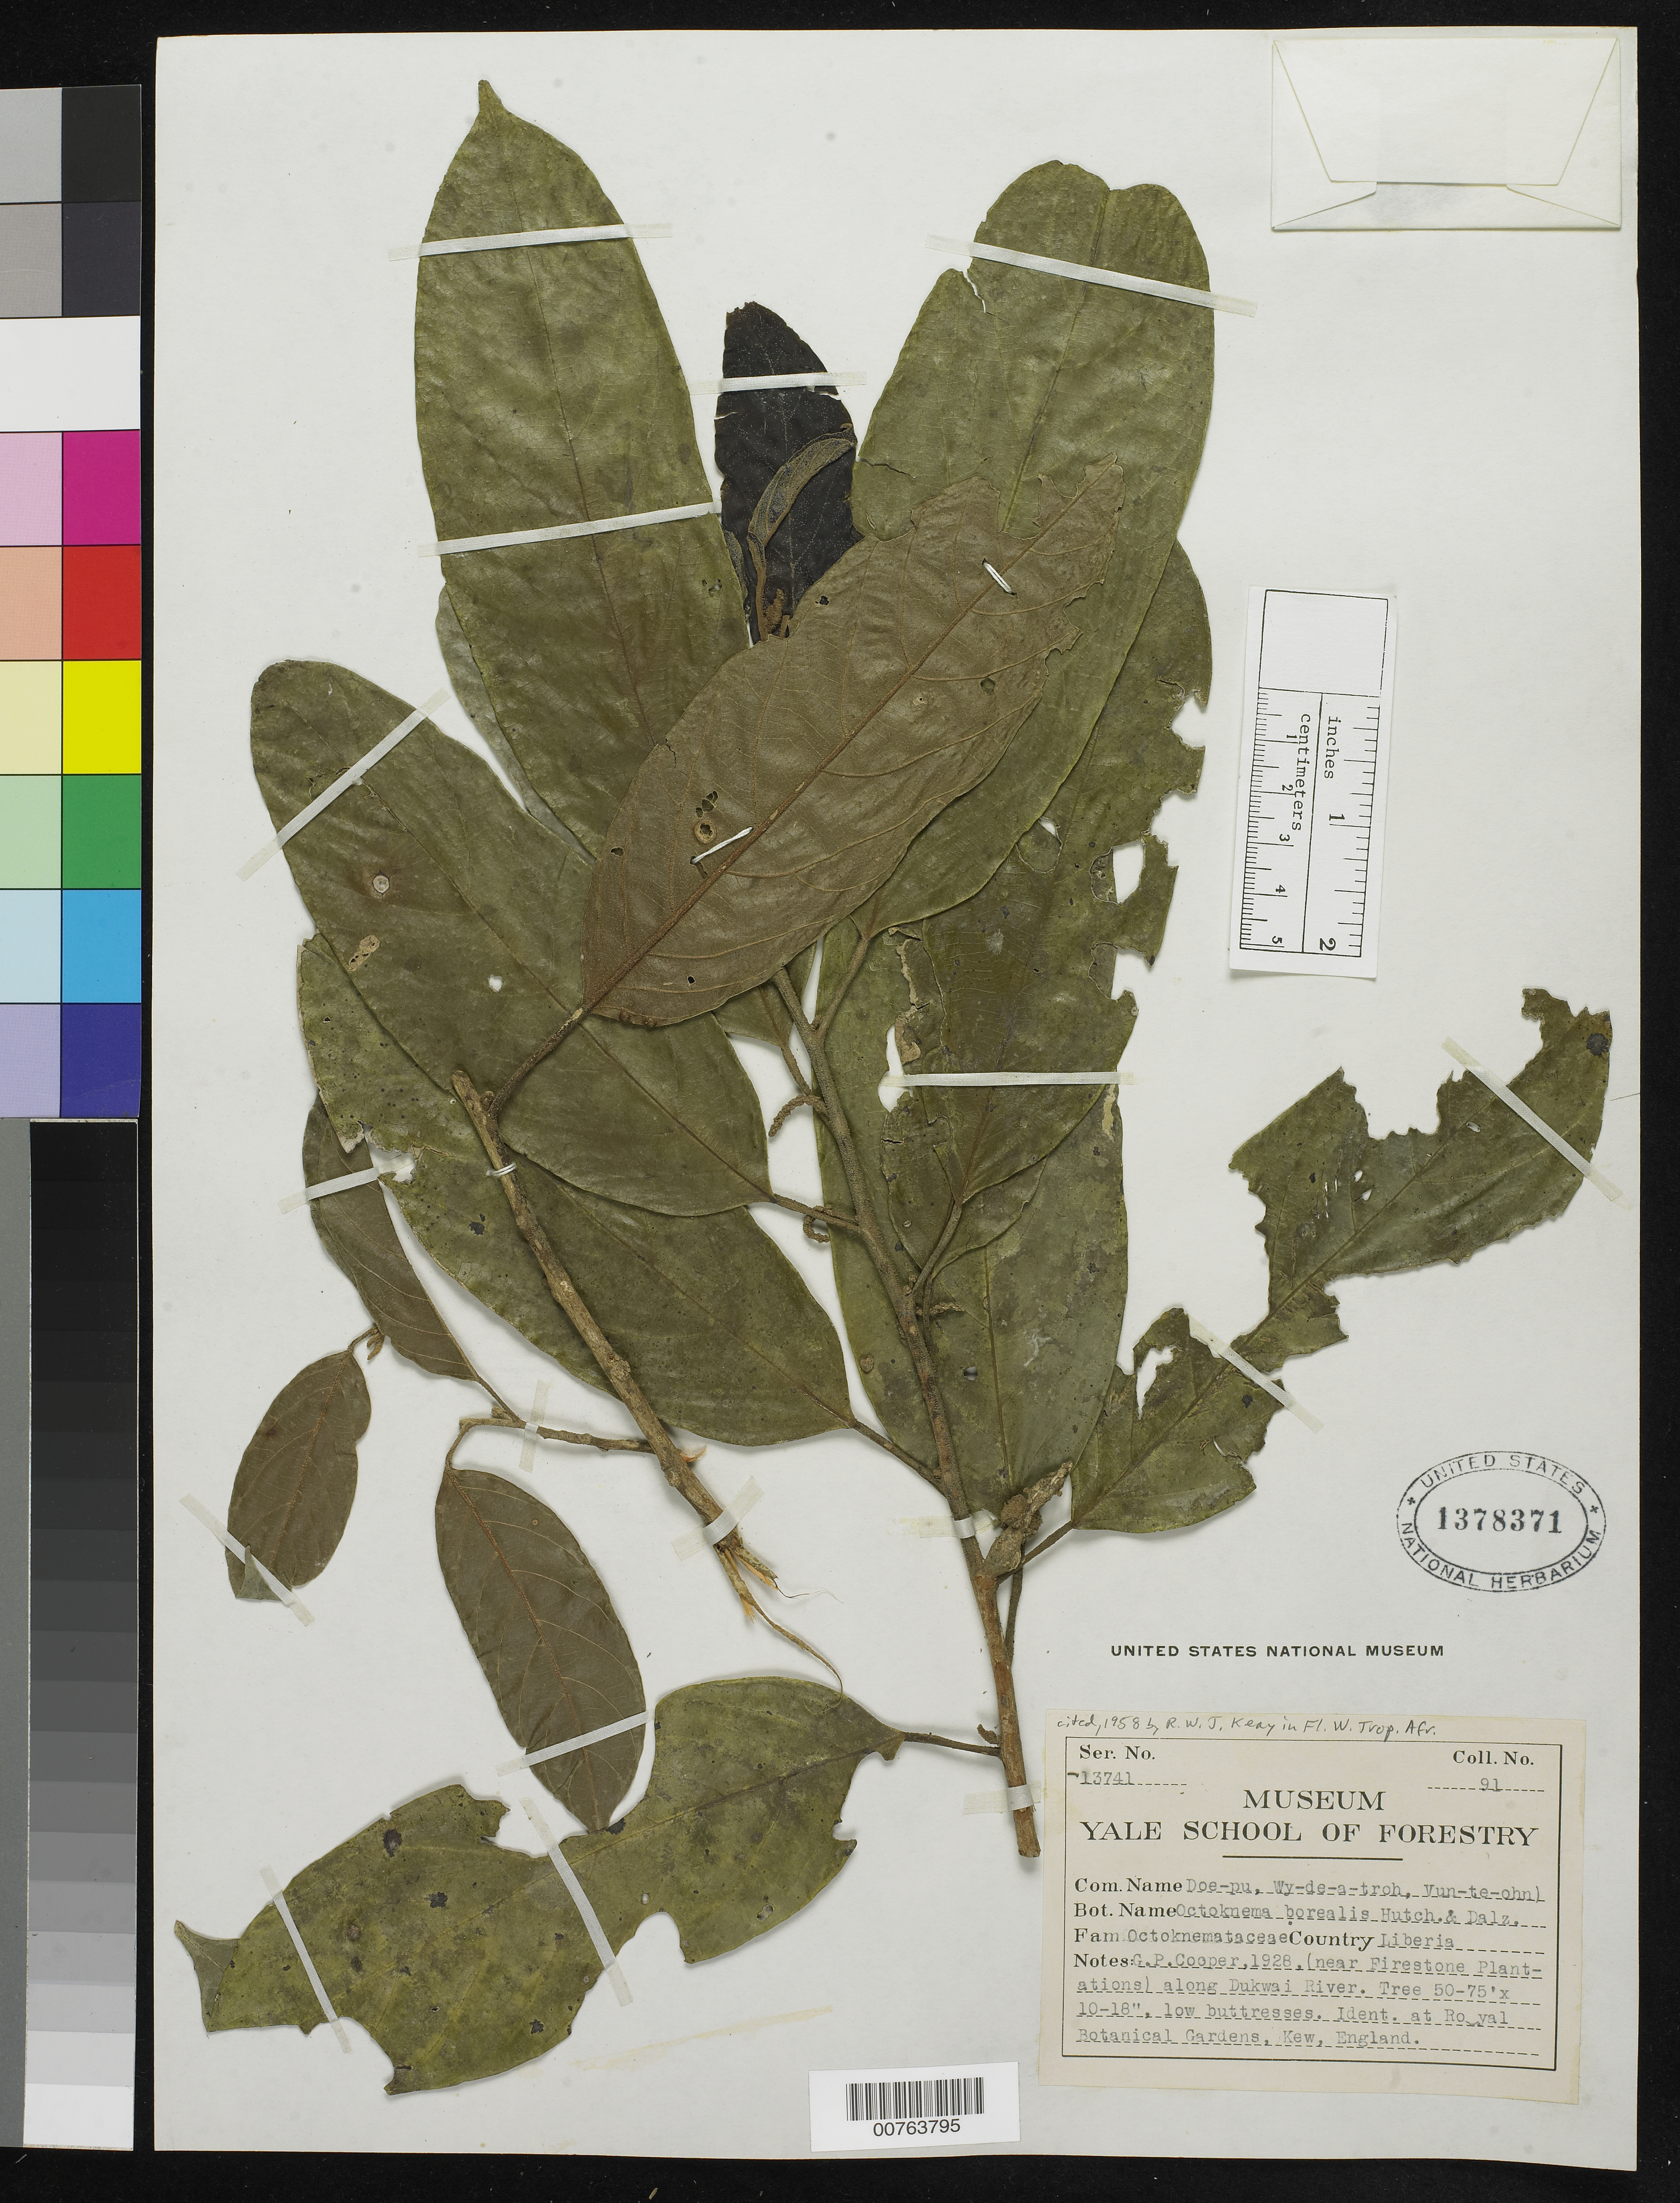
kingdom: Plantae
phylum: Tracheophyta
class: Magnoliopsida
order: Santalales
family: Octoknemaceae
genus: Octoknema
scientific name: Octoknema borealis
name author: Hutch. & Dalziel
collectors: G. Cooper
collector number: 91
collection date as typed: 1928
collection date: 1928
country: Liberia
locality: (near Firestone Plantations) along Dukwai River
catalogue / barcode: US 1378371